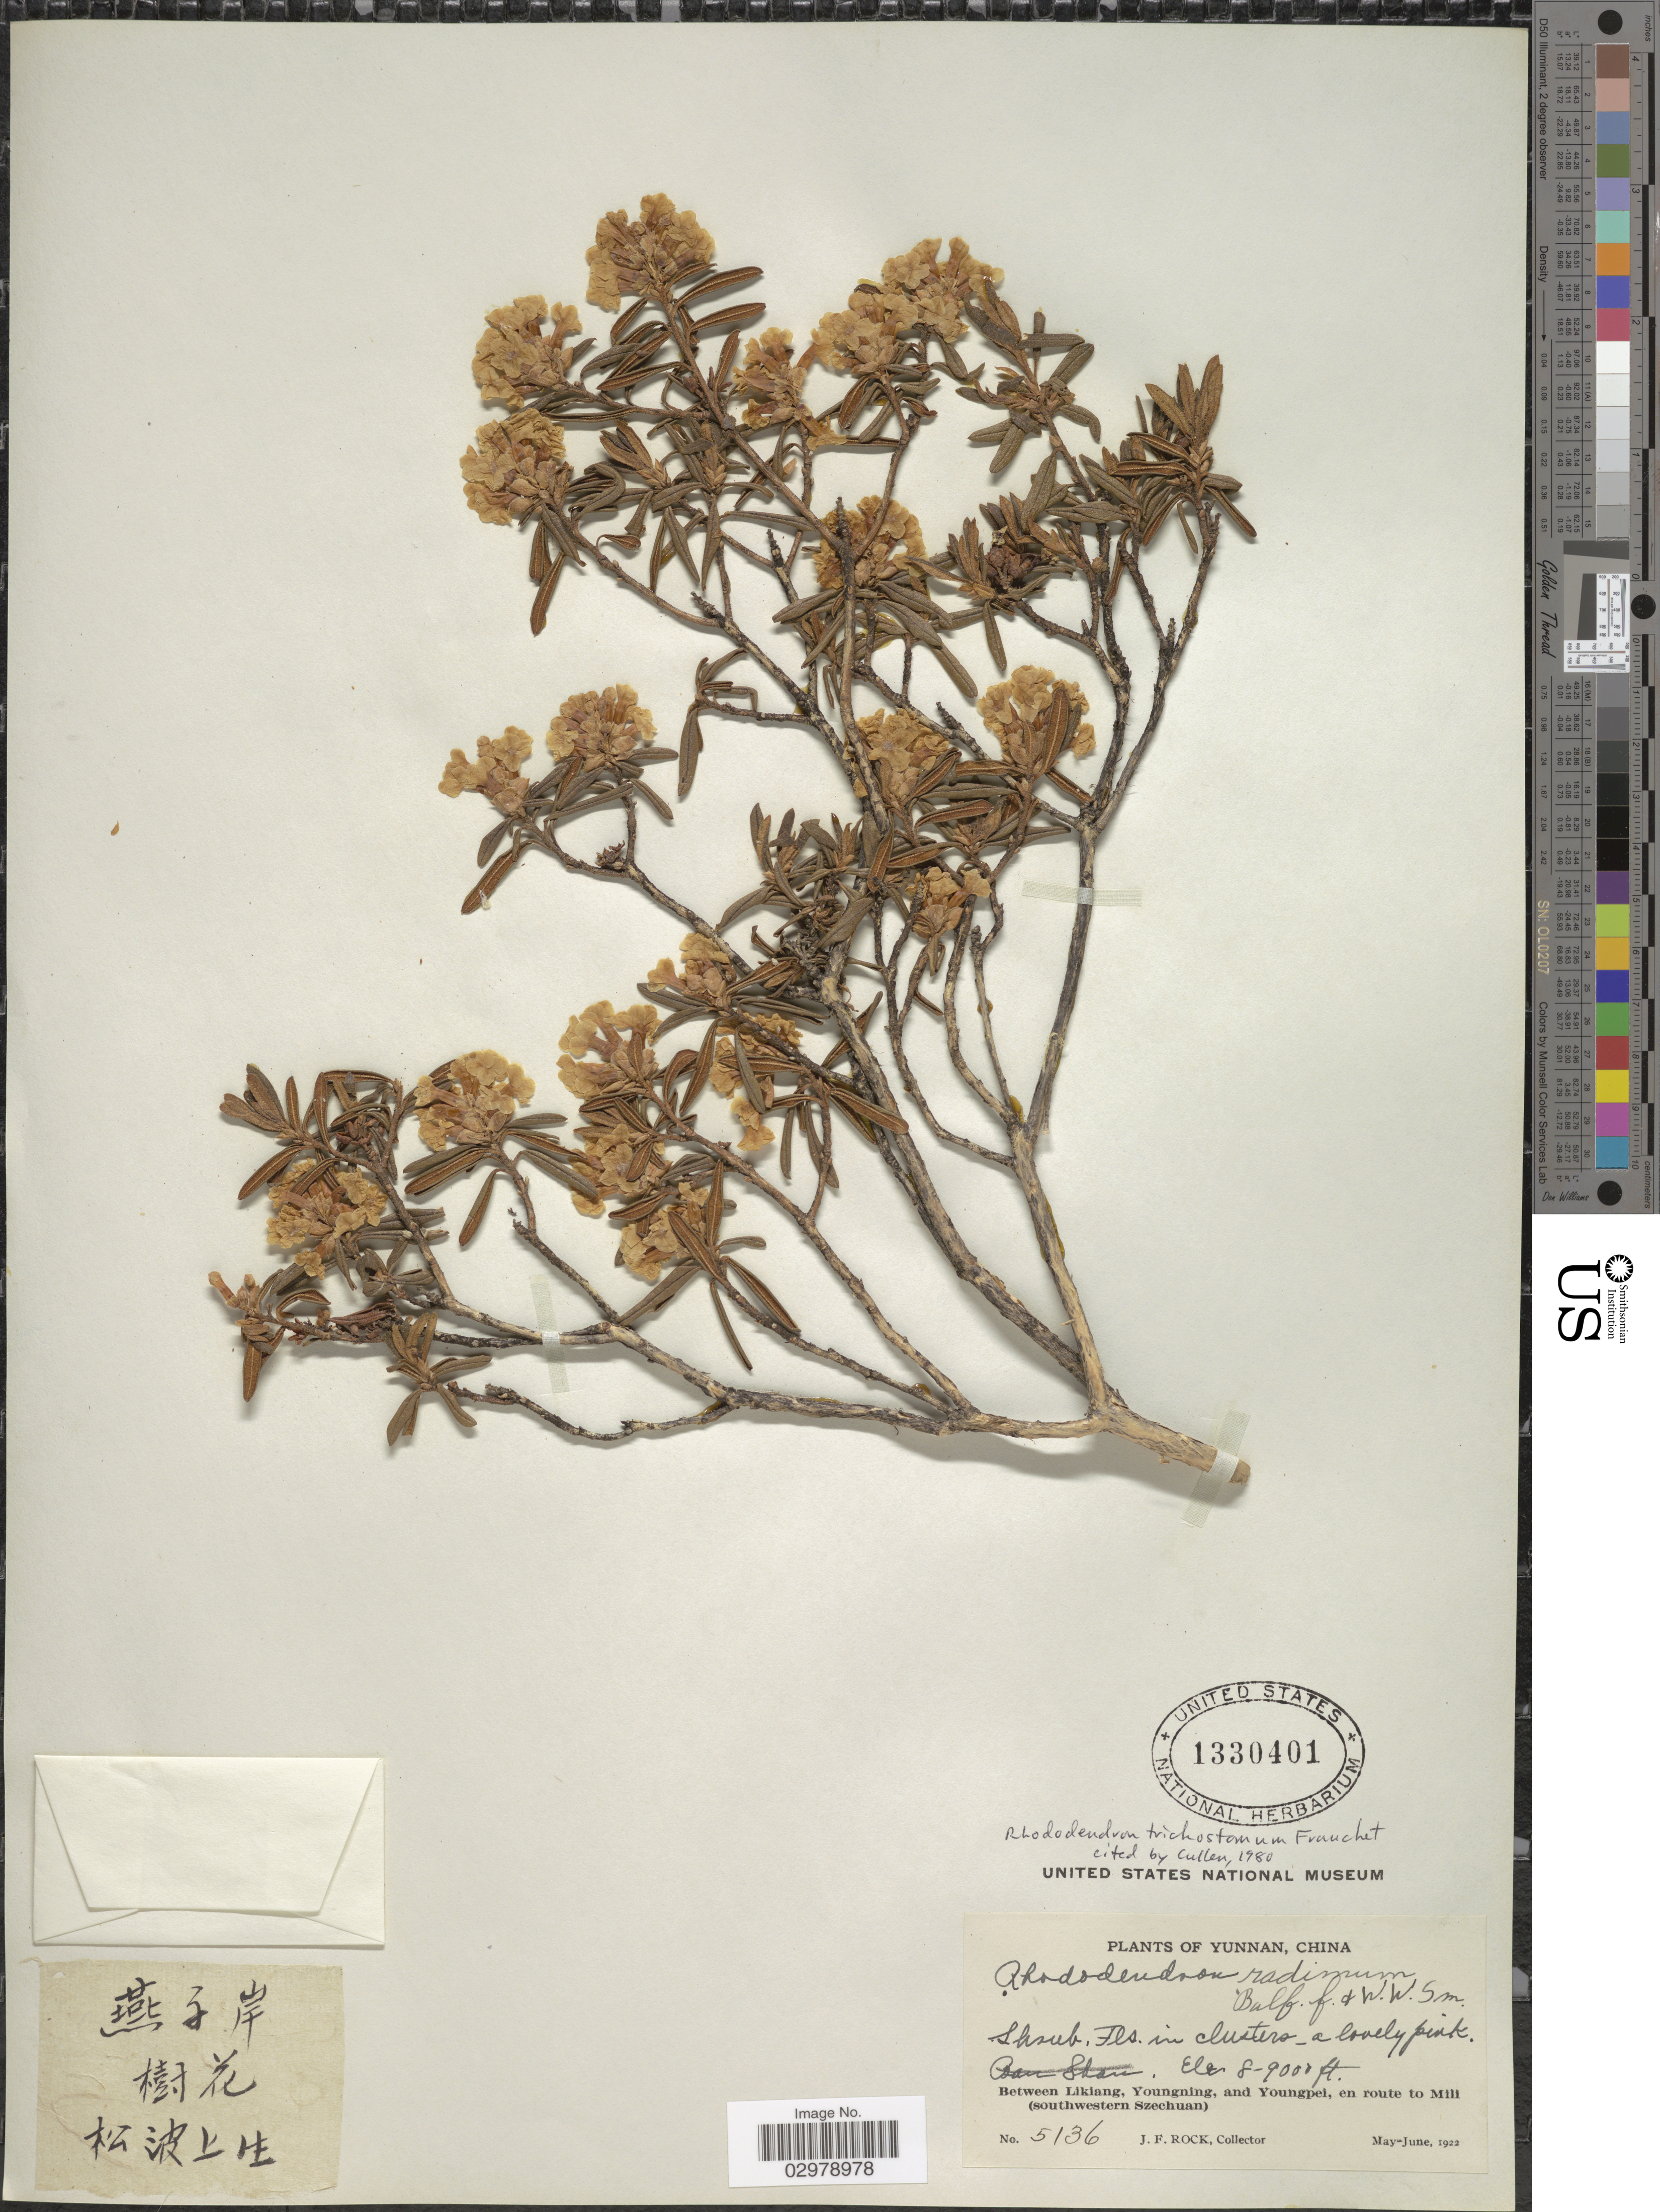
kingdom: Plantae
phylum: Tracheophyta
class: Magnoliopsida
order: Ericales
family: Ericaceae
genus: Rhododendron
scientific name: Rhododendron trichostomum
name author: Franch.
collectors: J. Rock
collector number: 5136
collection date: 1922-05/1922-06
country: China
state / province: Yunnan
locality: Between Likiang, Youngning, and Youngpei, en route to Mill (southwestern Szechuan)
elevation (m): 2438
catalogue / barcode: US 1330401